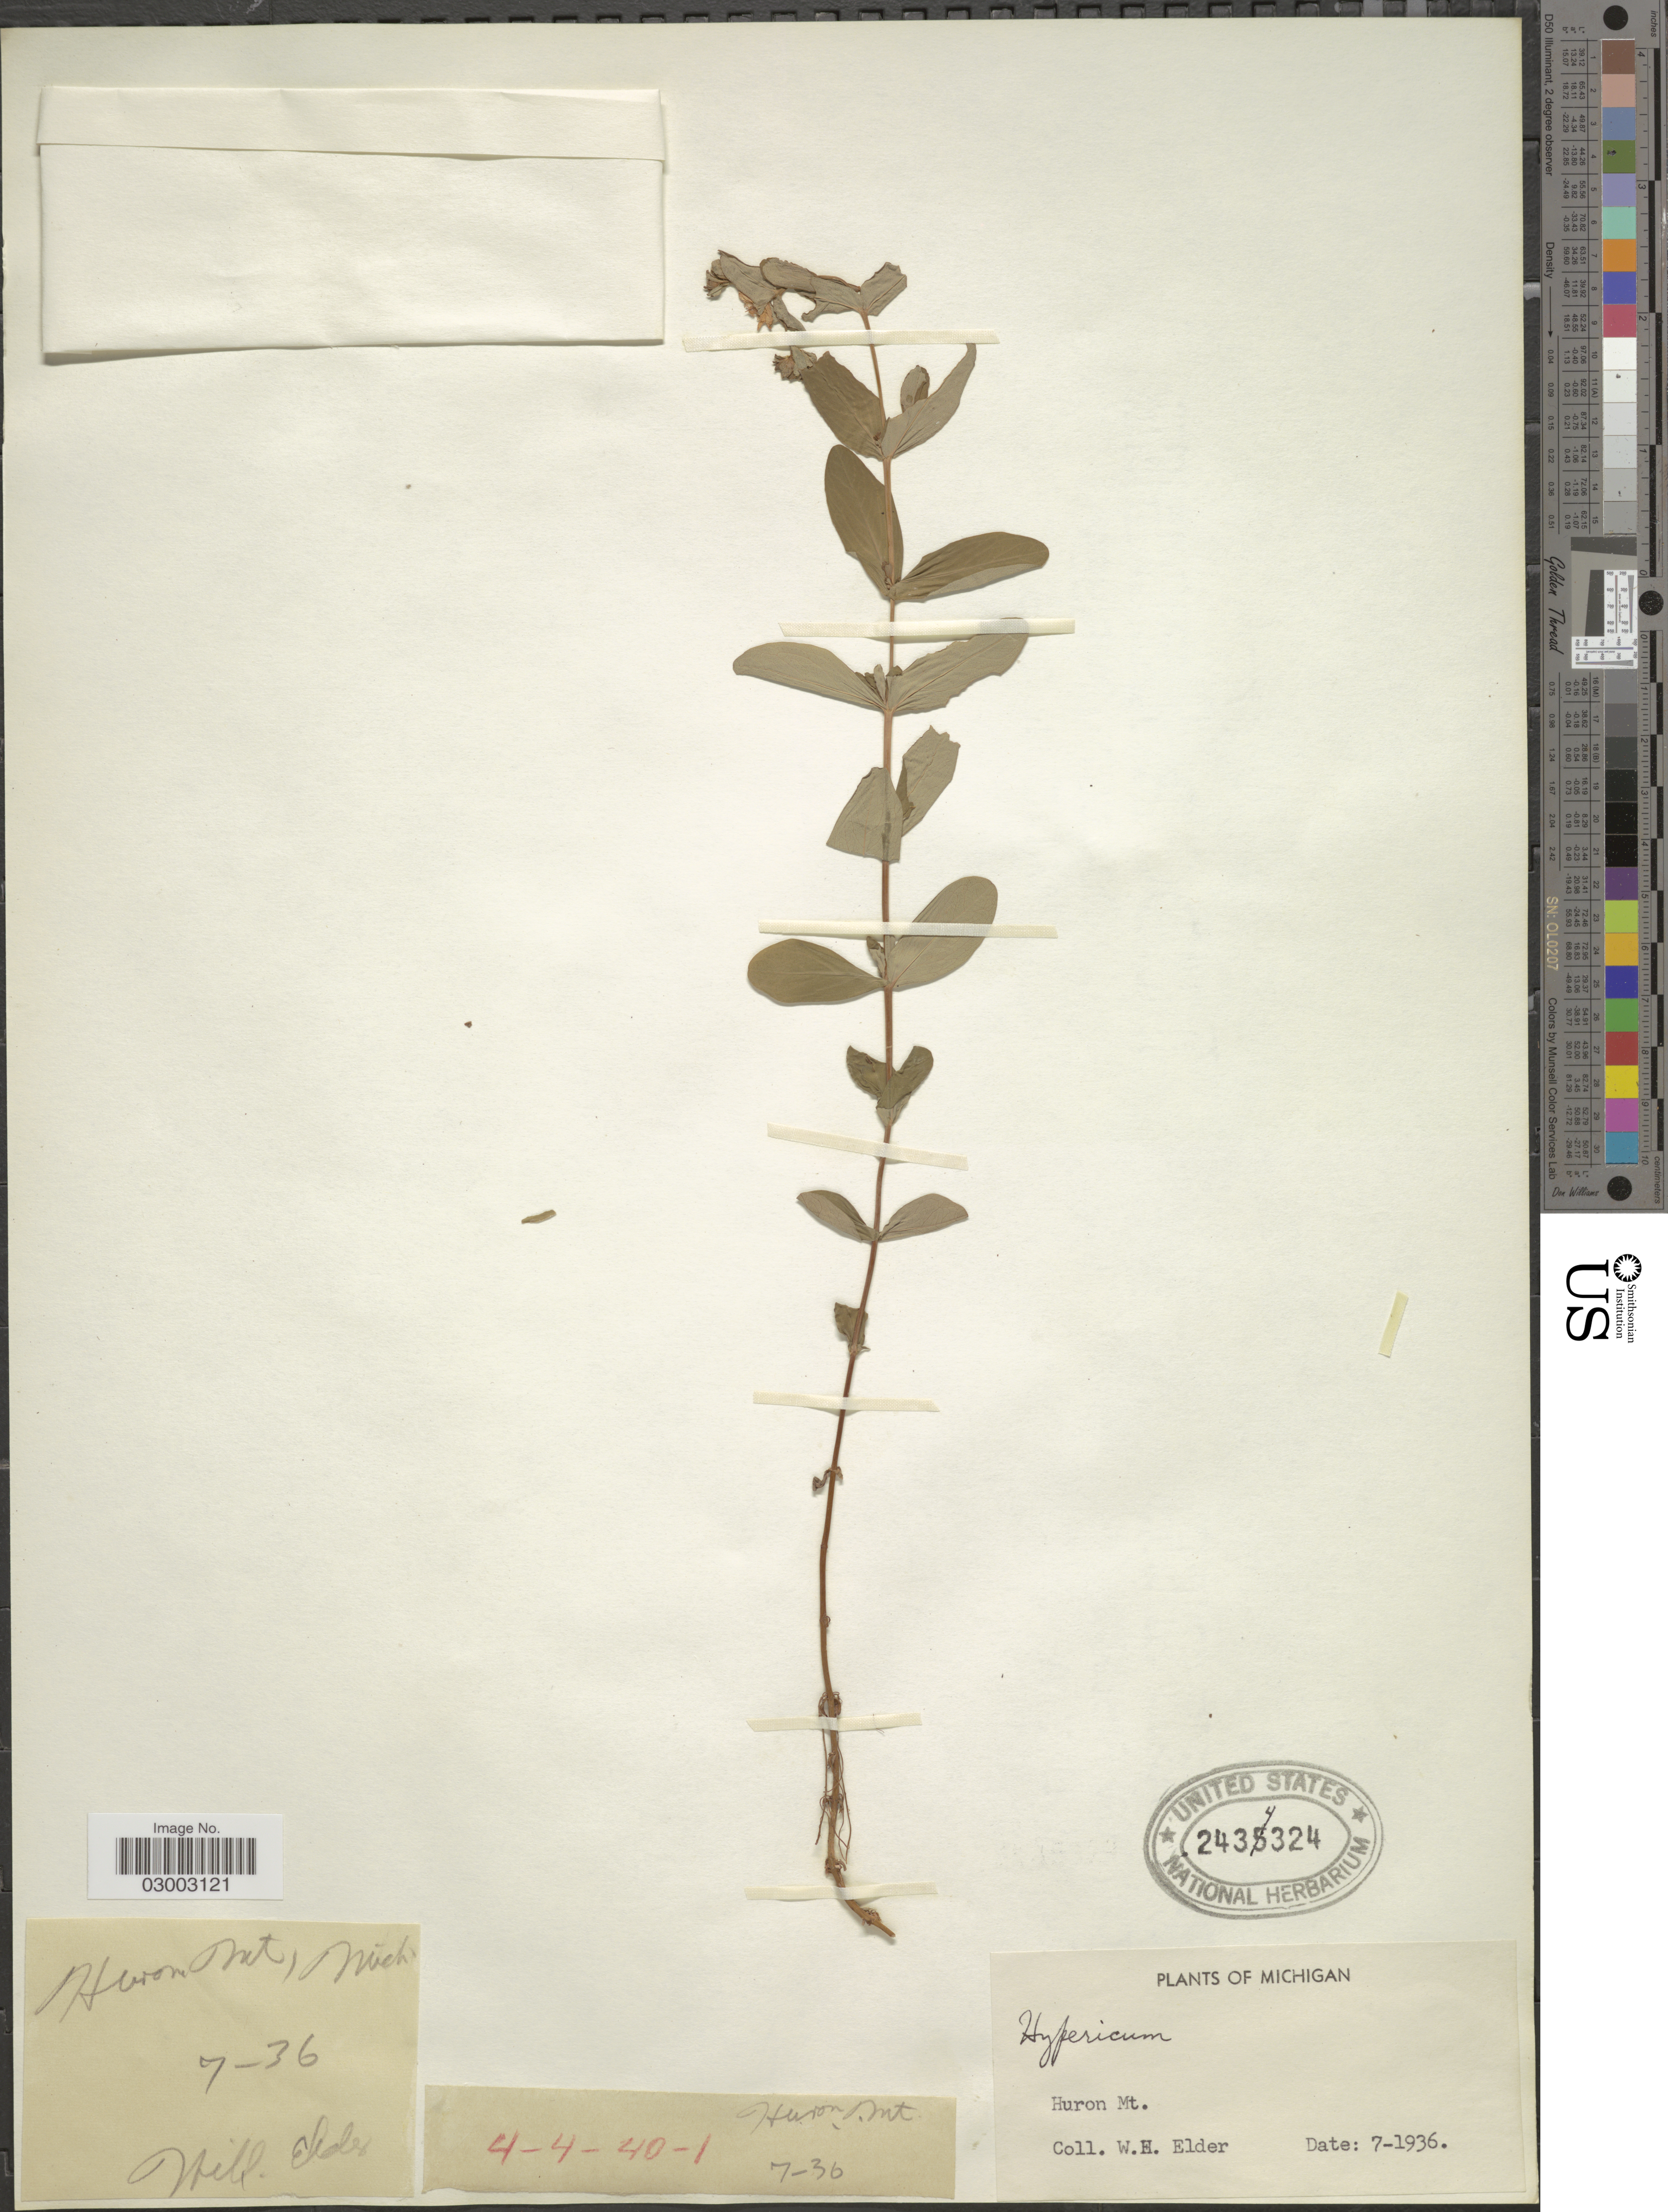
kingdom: Plantae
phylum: Tracheophyta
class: Magnoliopsida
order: Malpighiales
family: Hypericaceae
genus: Hypericum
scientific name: Hypericum sp.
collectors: W. Elder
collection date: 1936-07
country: United States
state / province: Michigan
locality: Huron Mt.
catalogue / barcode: US 2434324